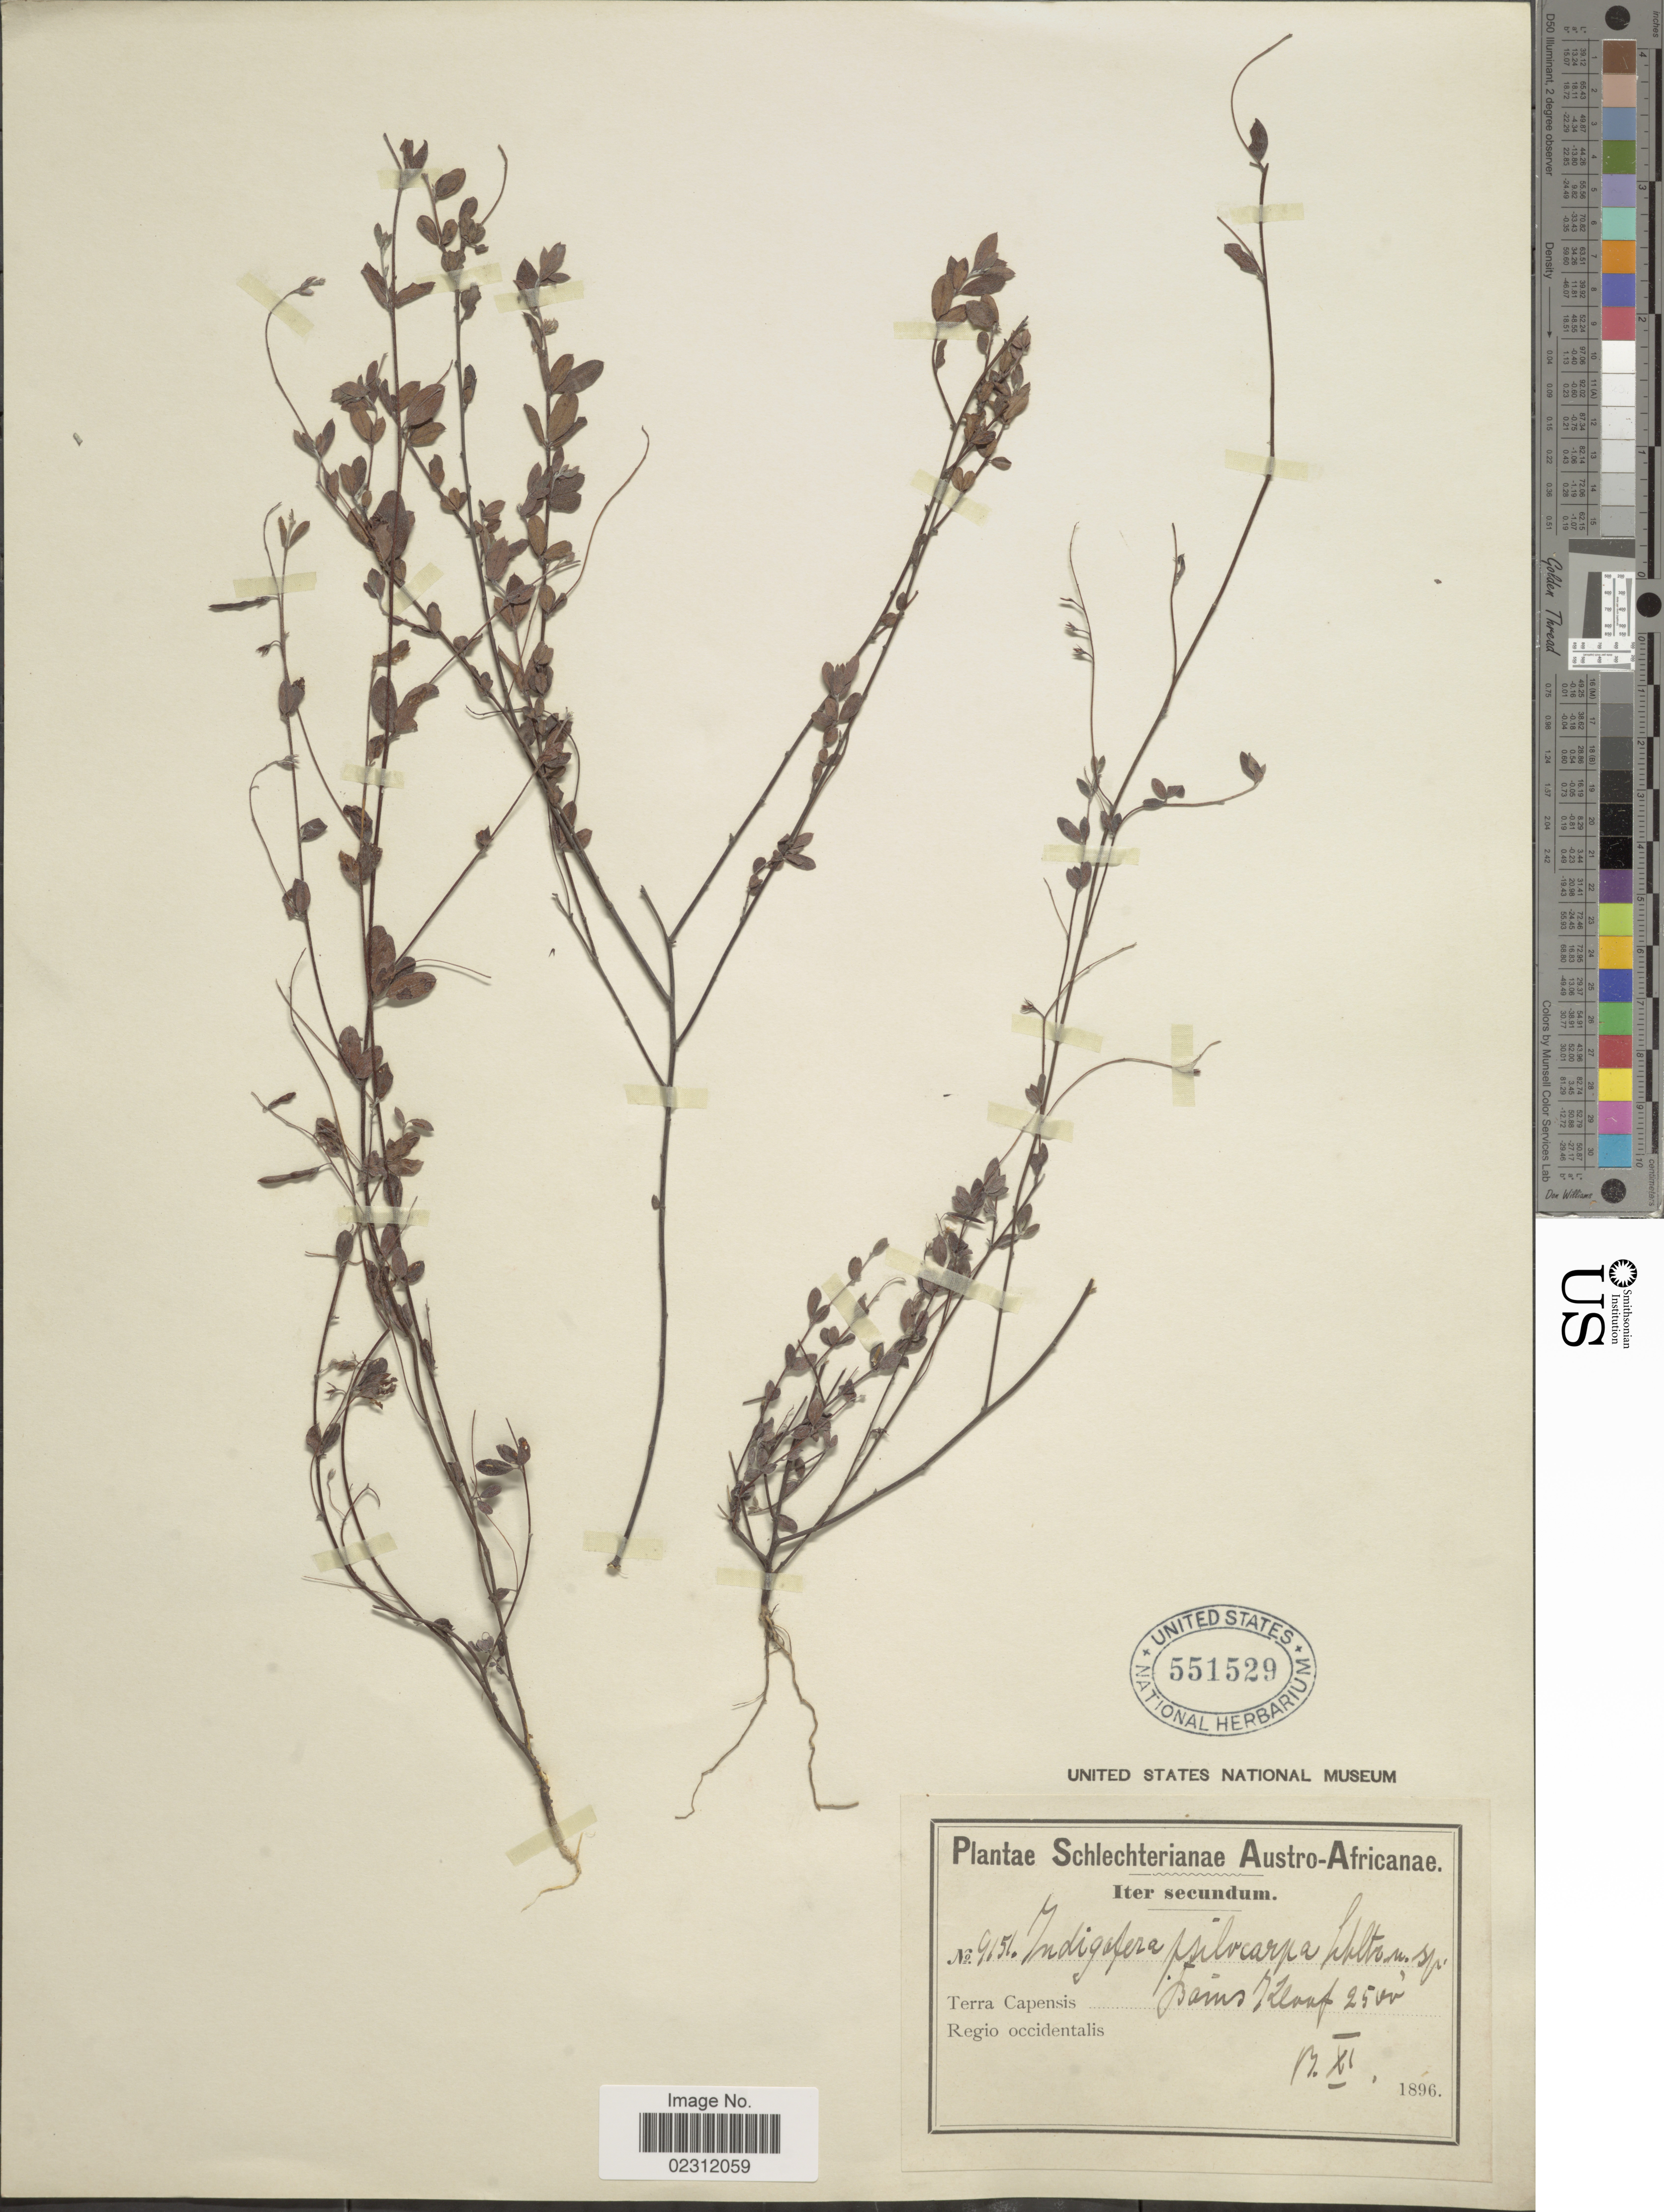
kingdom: Plantae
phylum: Tracheophyta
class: Magnoliopsida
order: Fabales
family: Fabaceae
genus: Indigofera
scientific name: Indigofera psilocarpa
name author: Schltr.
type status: Type Collection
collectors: Schlechter, --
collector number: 9151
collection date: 1896-11-13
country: South Africa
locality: Austro-Africanae, Bains Kloof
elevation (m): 762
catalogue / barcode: US 551529